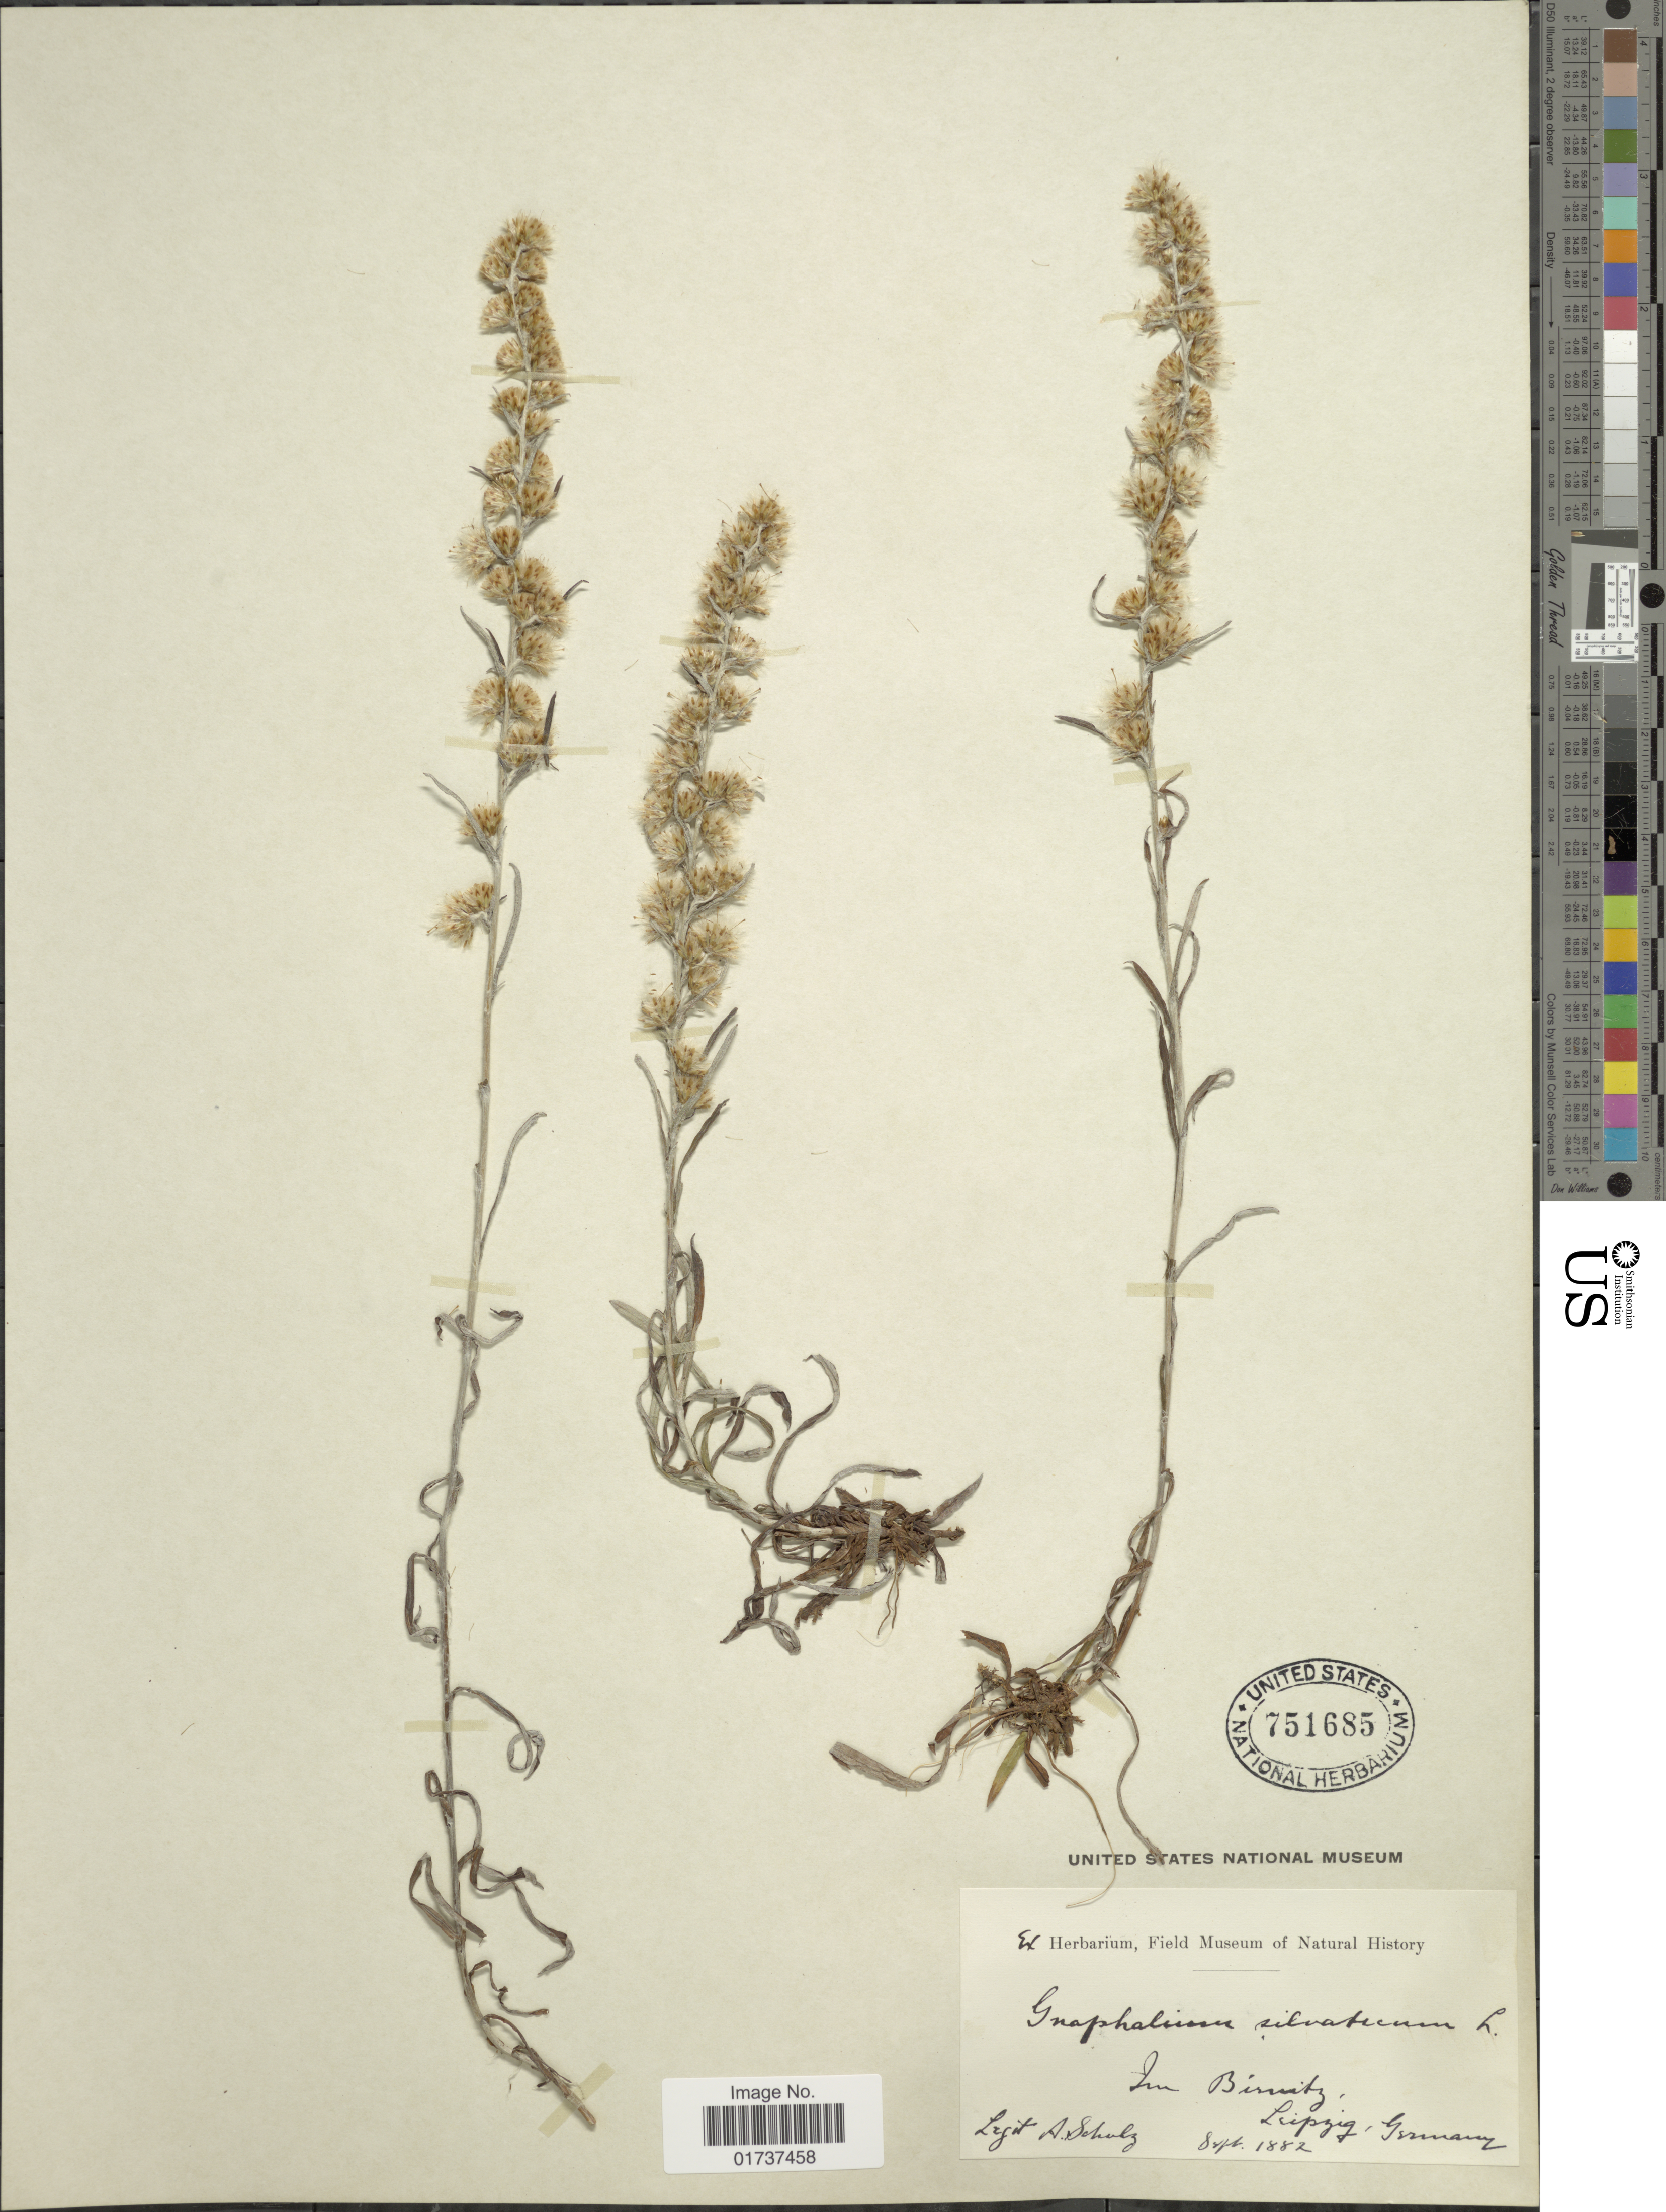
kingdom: Plantae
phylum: Tracheophyta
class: Magnoliopsida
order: Asterales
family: Asteraceae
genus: Gnaphalium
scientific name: Gnaphalium sylvaticum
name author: L.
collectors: A. Schulz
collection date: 1882-09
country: Germany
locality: In Birnitz, Leipzig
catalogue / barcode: US 751685